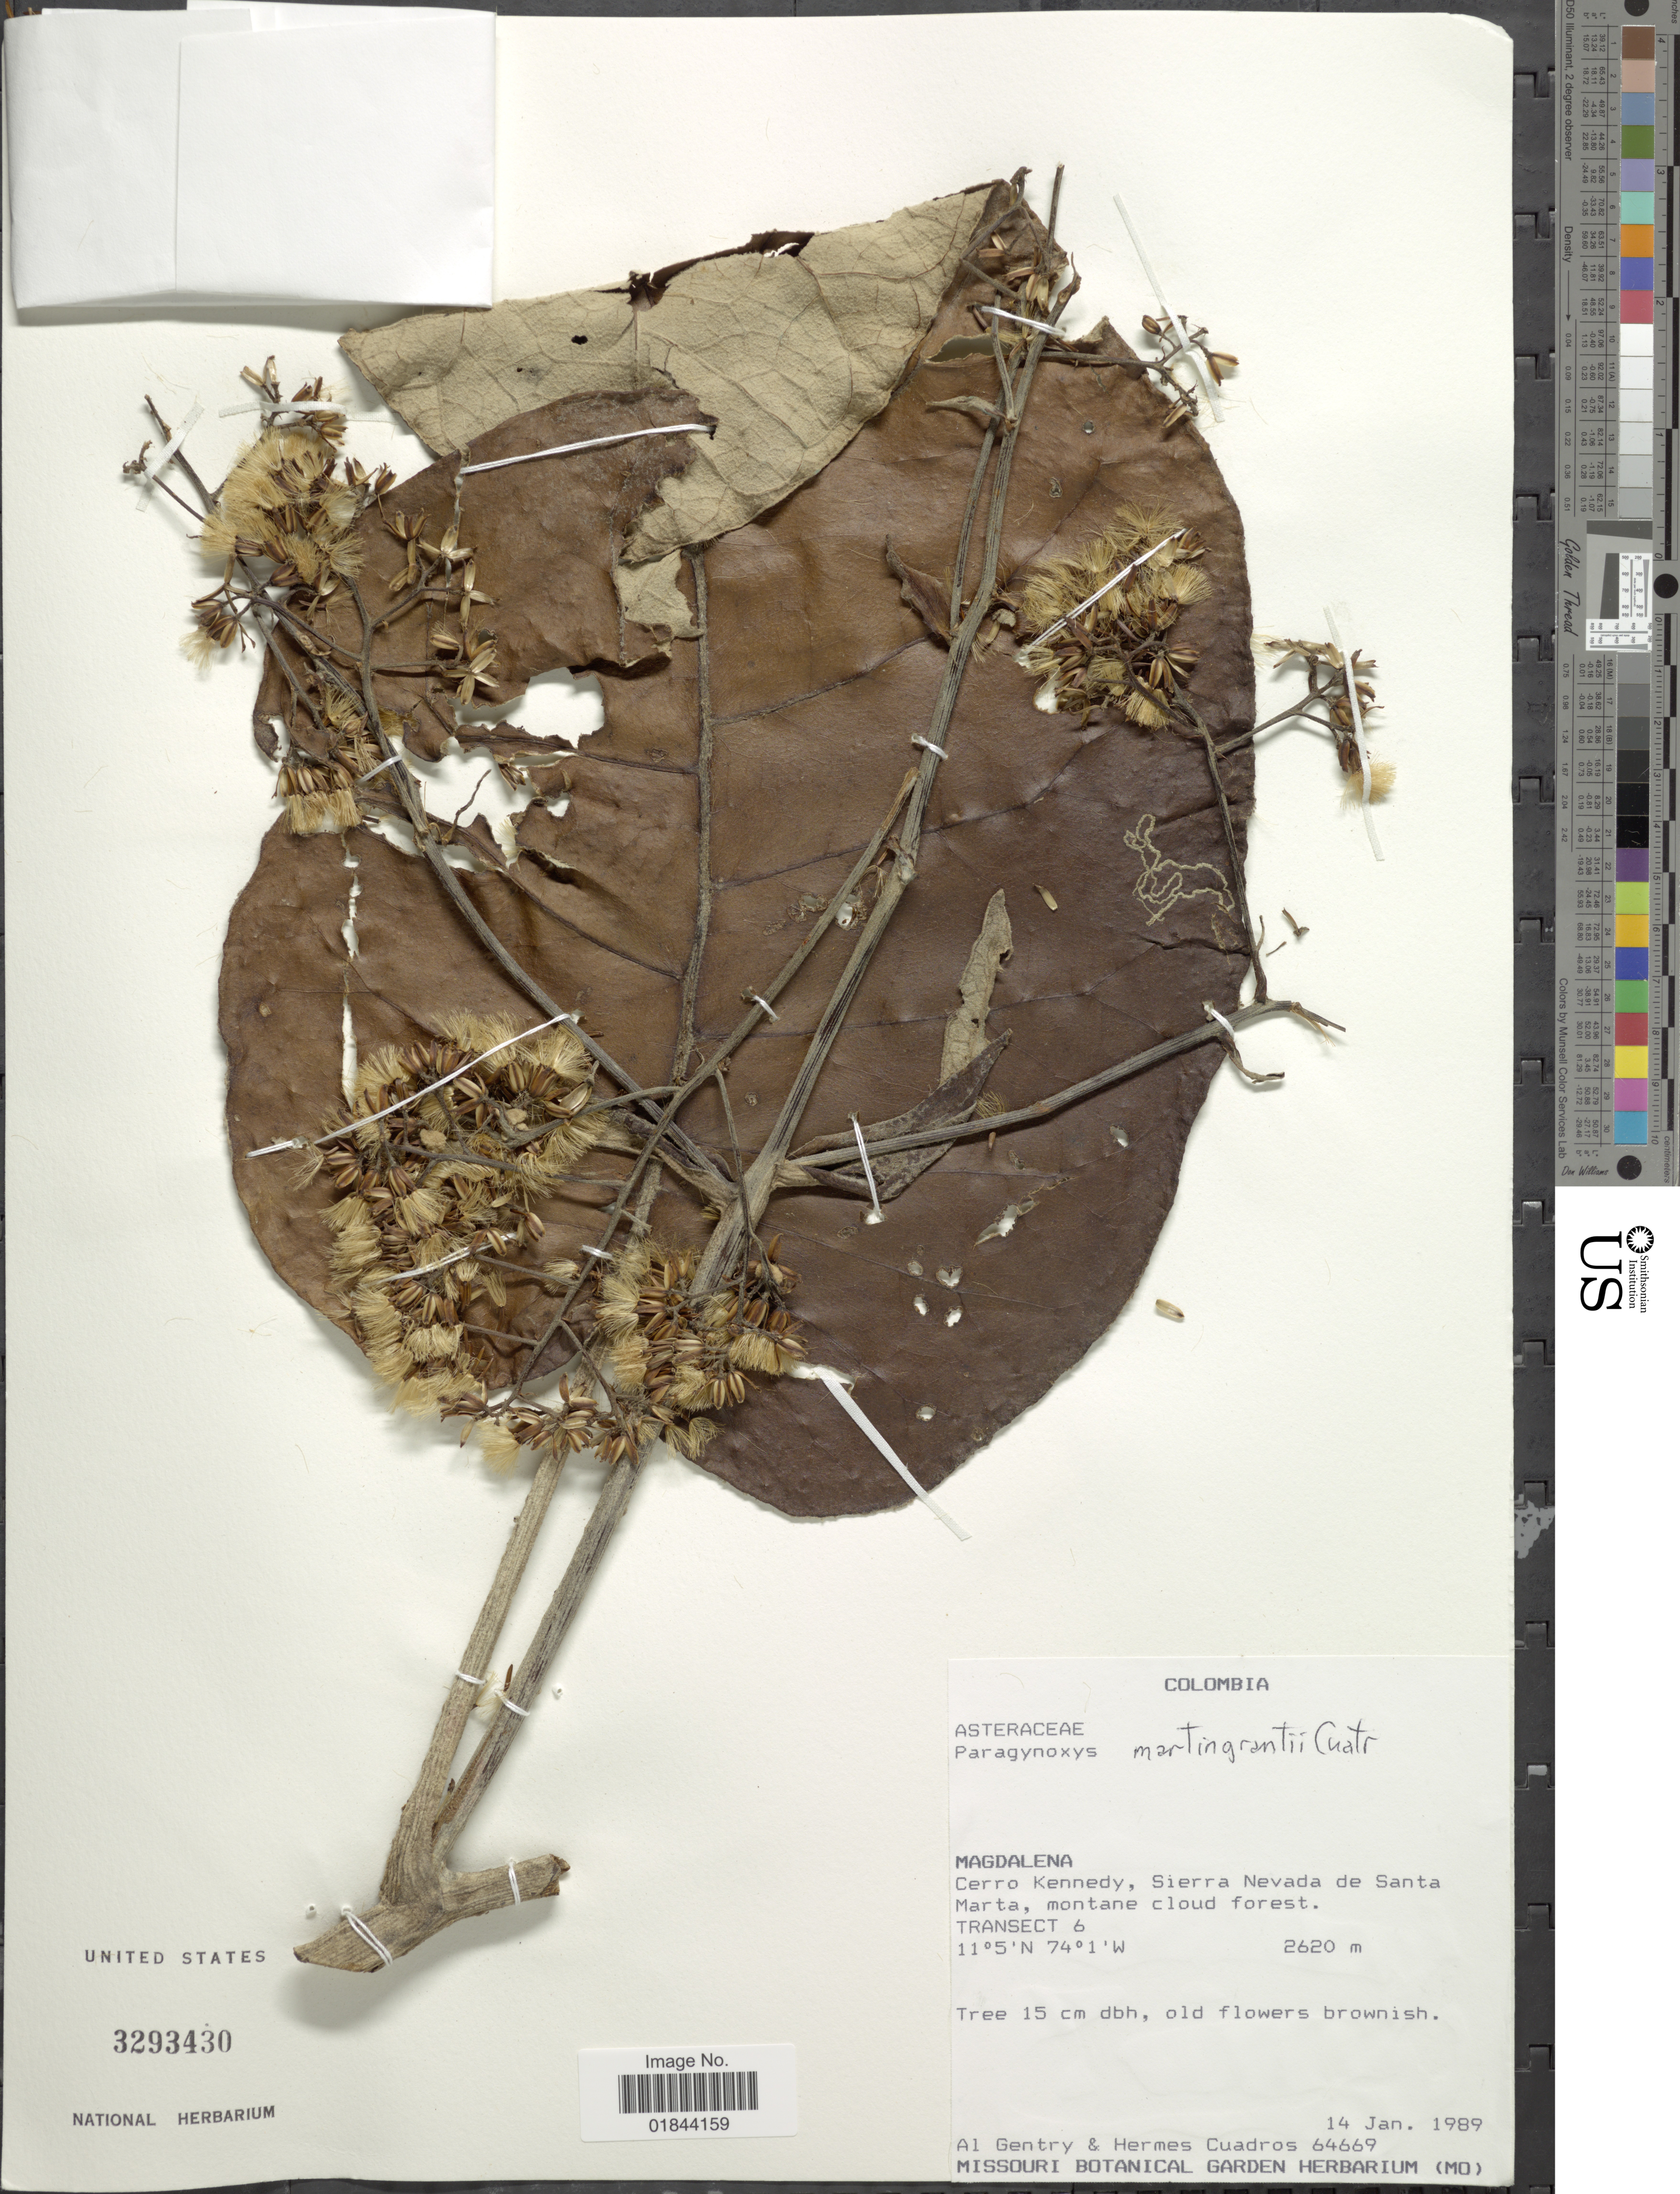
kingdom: Plantae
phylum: Tracheophyta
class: Magnoliopsida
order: Asterales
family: Asteraceae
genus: Paragynoxys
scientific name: Paragynoxys martingrantii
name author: Cuatrec.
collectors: A. H. Gentry & H. Cuadros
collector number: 64669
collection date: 1989-01-14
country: Colombia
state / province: Magdalena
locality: Cerro Kennedy, Sierra Nevada de Santa Marta, montane cloud forest, Transect 6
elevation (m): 2620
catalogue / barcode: US 3293430